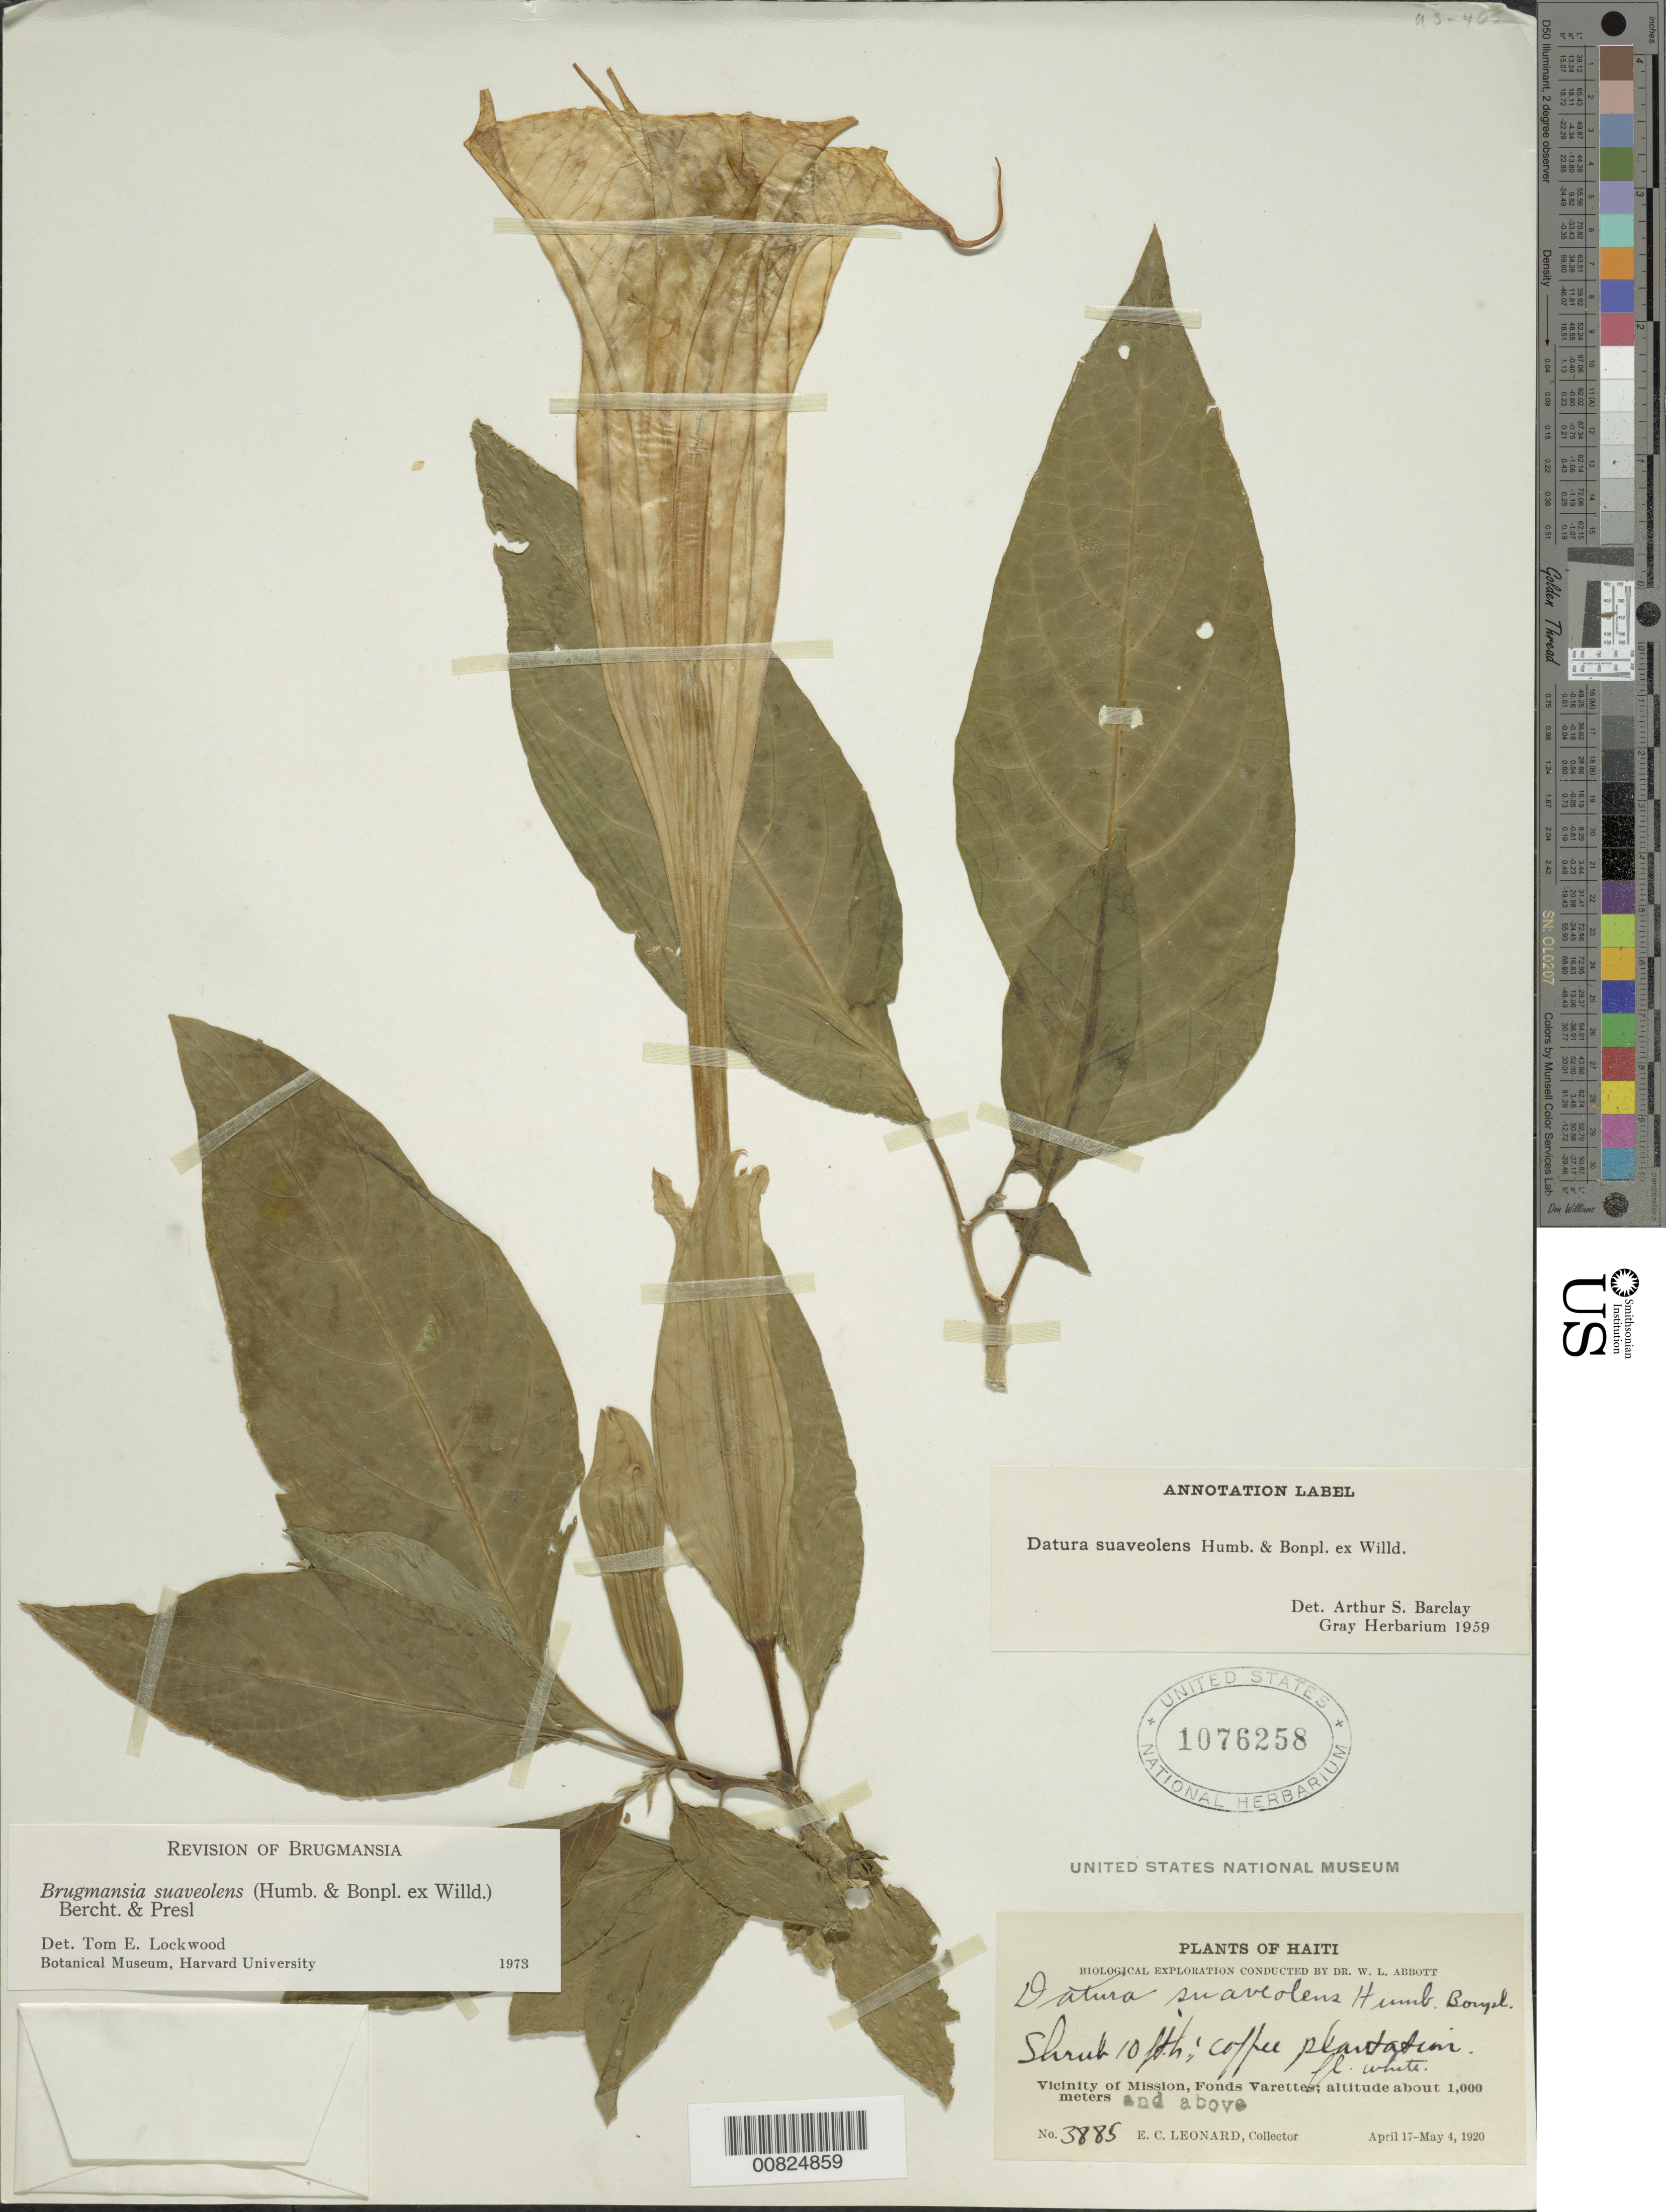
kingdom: Plantae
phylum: Tracheophyta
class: Magnoliopsida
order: Solanales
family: Solanaceae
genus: Brugmansia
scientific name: Brugmansia suaveolens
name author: (Humb. & Bonpl. ex Willd.) Brecht. & J. Presl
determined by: Lockwood, T. E.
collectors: E. C. Leonard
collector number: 3885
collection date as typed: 17 Apr 1920 to 04 May 1920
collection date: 1920-04-17/1920-05-04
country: Haiti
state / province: Ouest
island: Hispaniola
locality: Vicinity of Mission, Fond Verrettes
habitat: Coffee plantation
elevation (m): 1000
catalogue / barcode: US 1076258